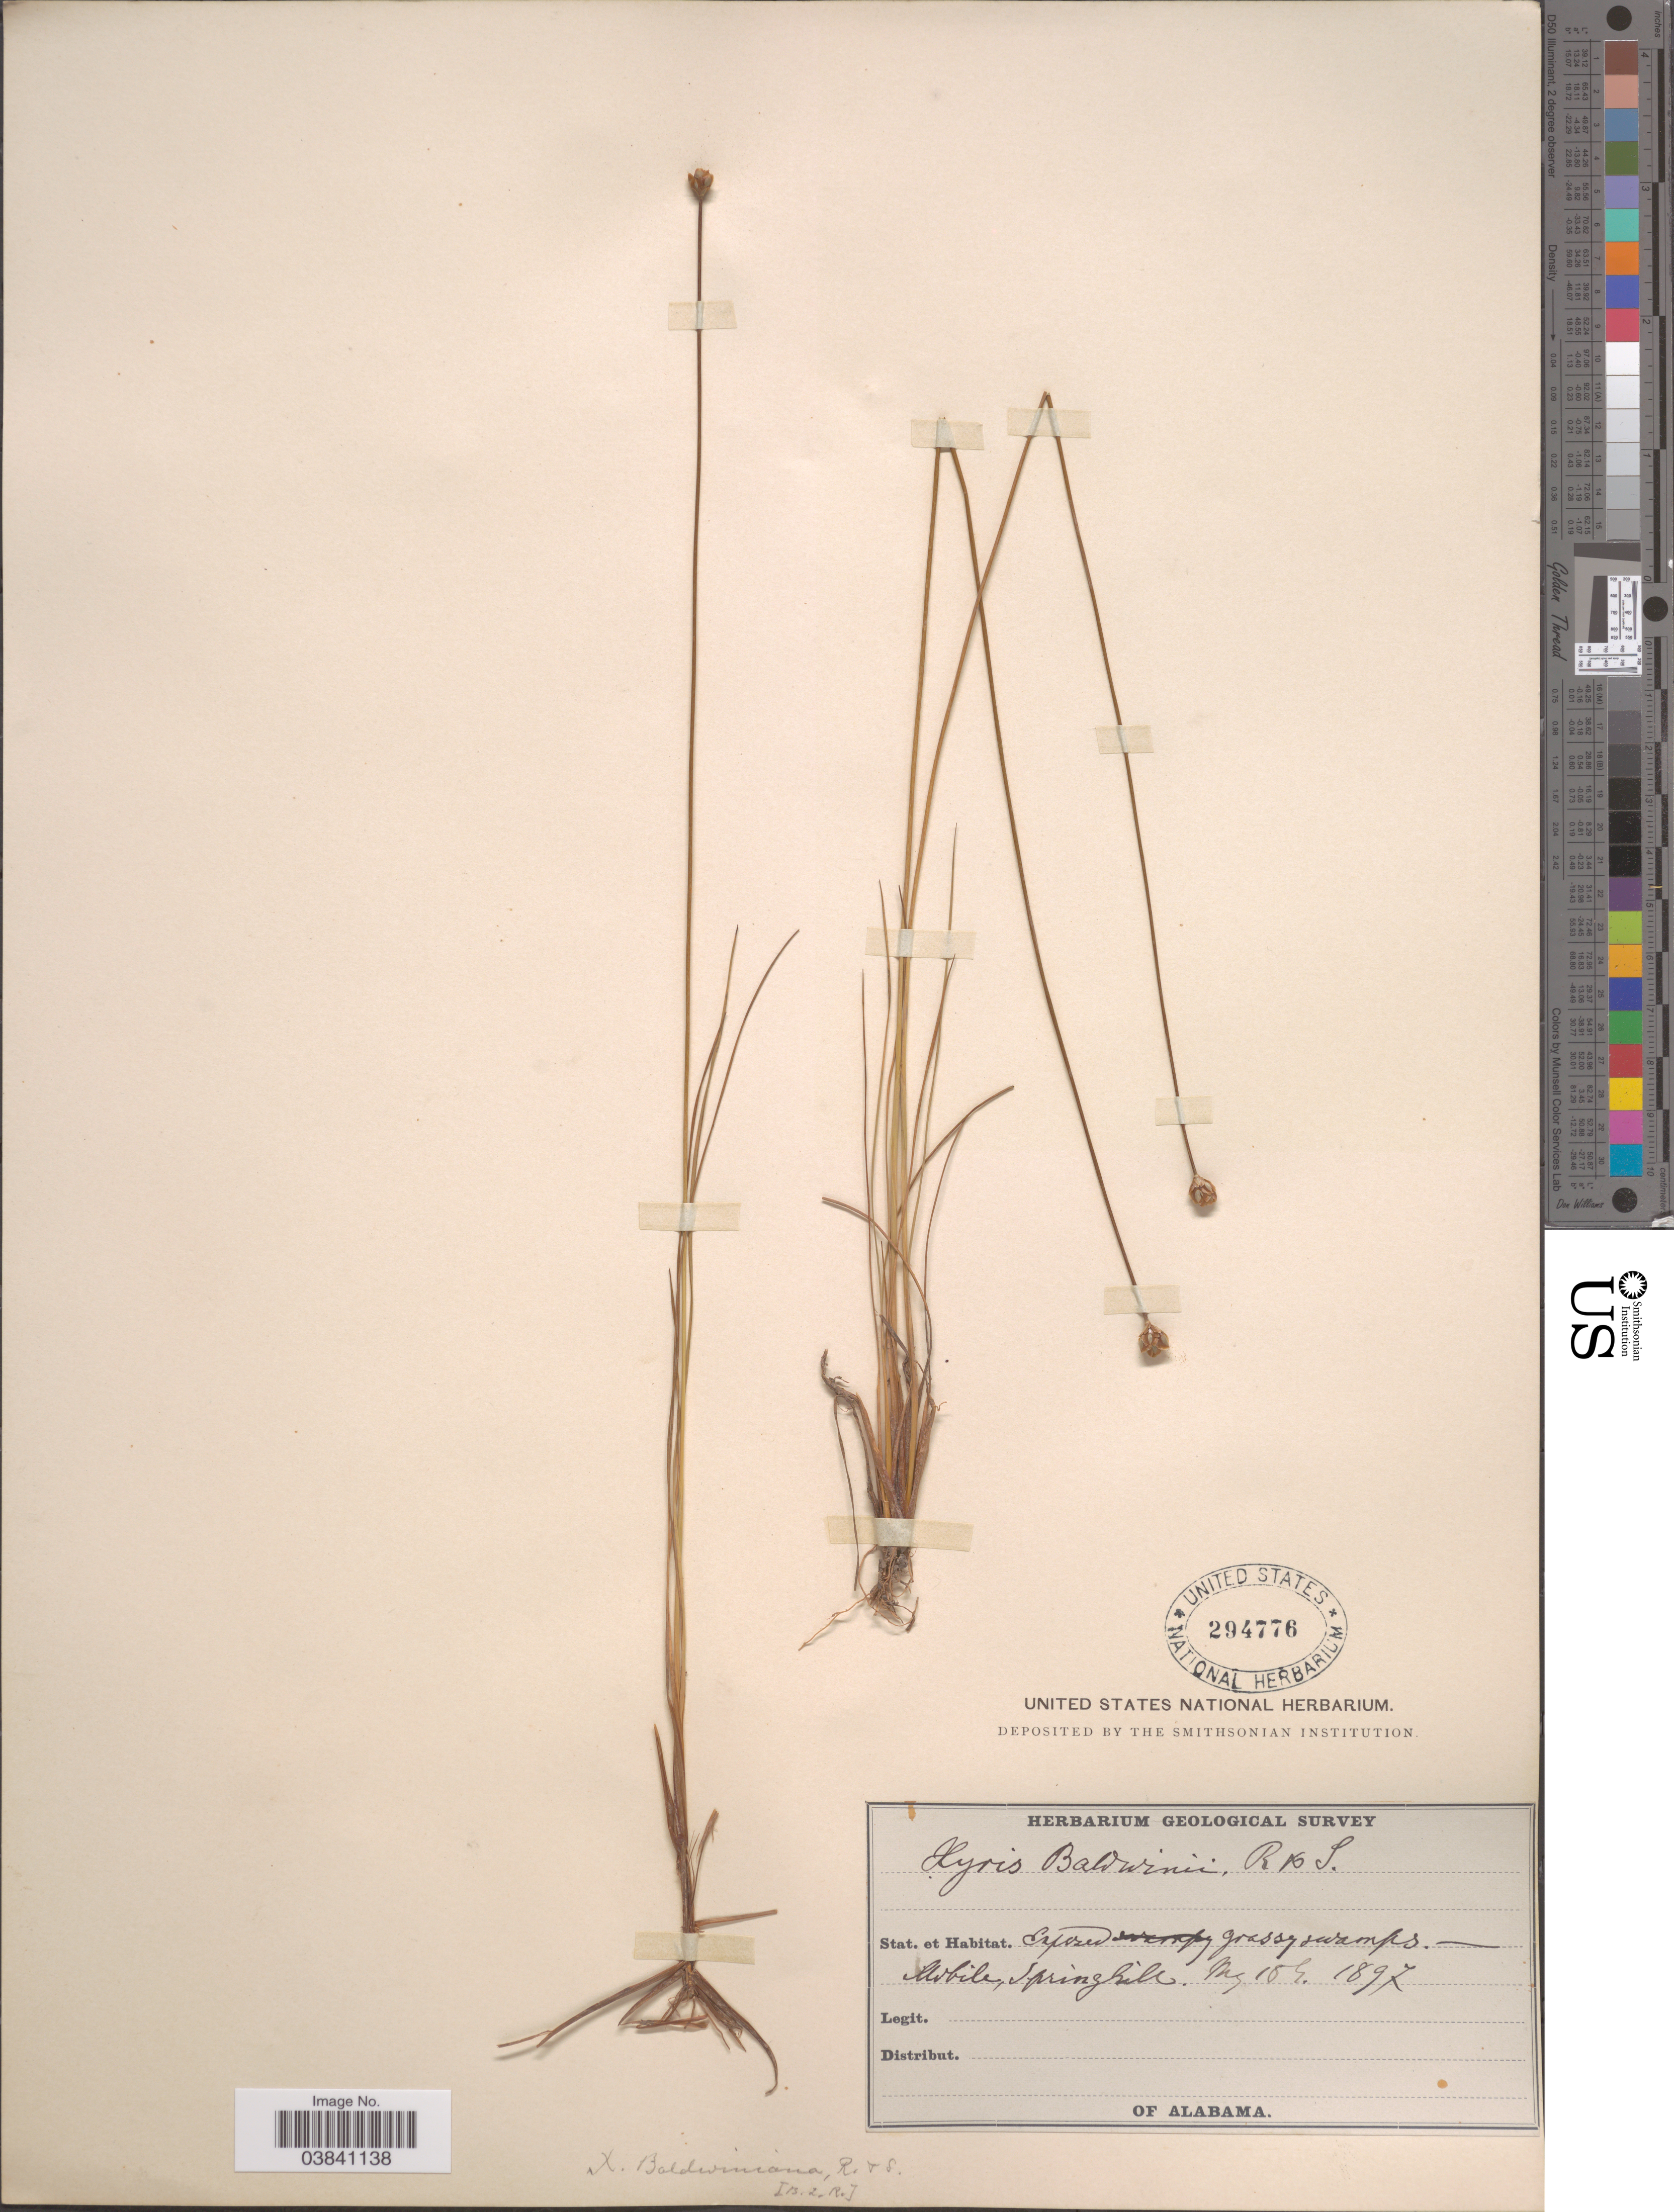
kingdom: Plantae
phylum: Tracheophyta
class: Liliopsida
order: Poales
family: Xyridaceae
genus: Xyris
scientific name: Xyris baldwiniana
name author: Schult.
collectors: ex herb. Geological Survey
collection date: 1897-05-18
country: United States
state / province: Alabama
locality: Stat Exposed grassy swamps. Mobile, Springhill.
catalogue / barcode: US 294776